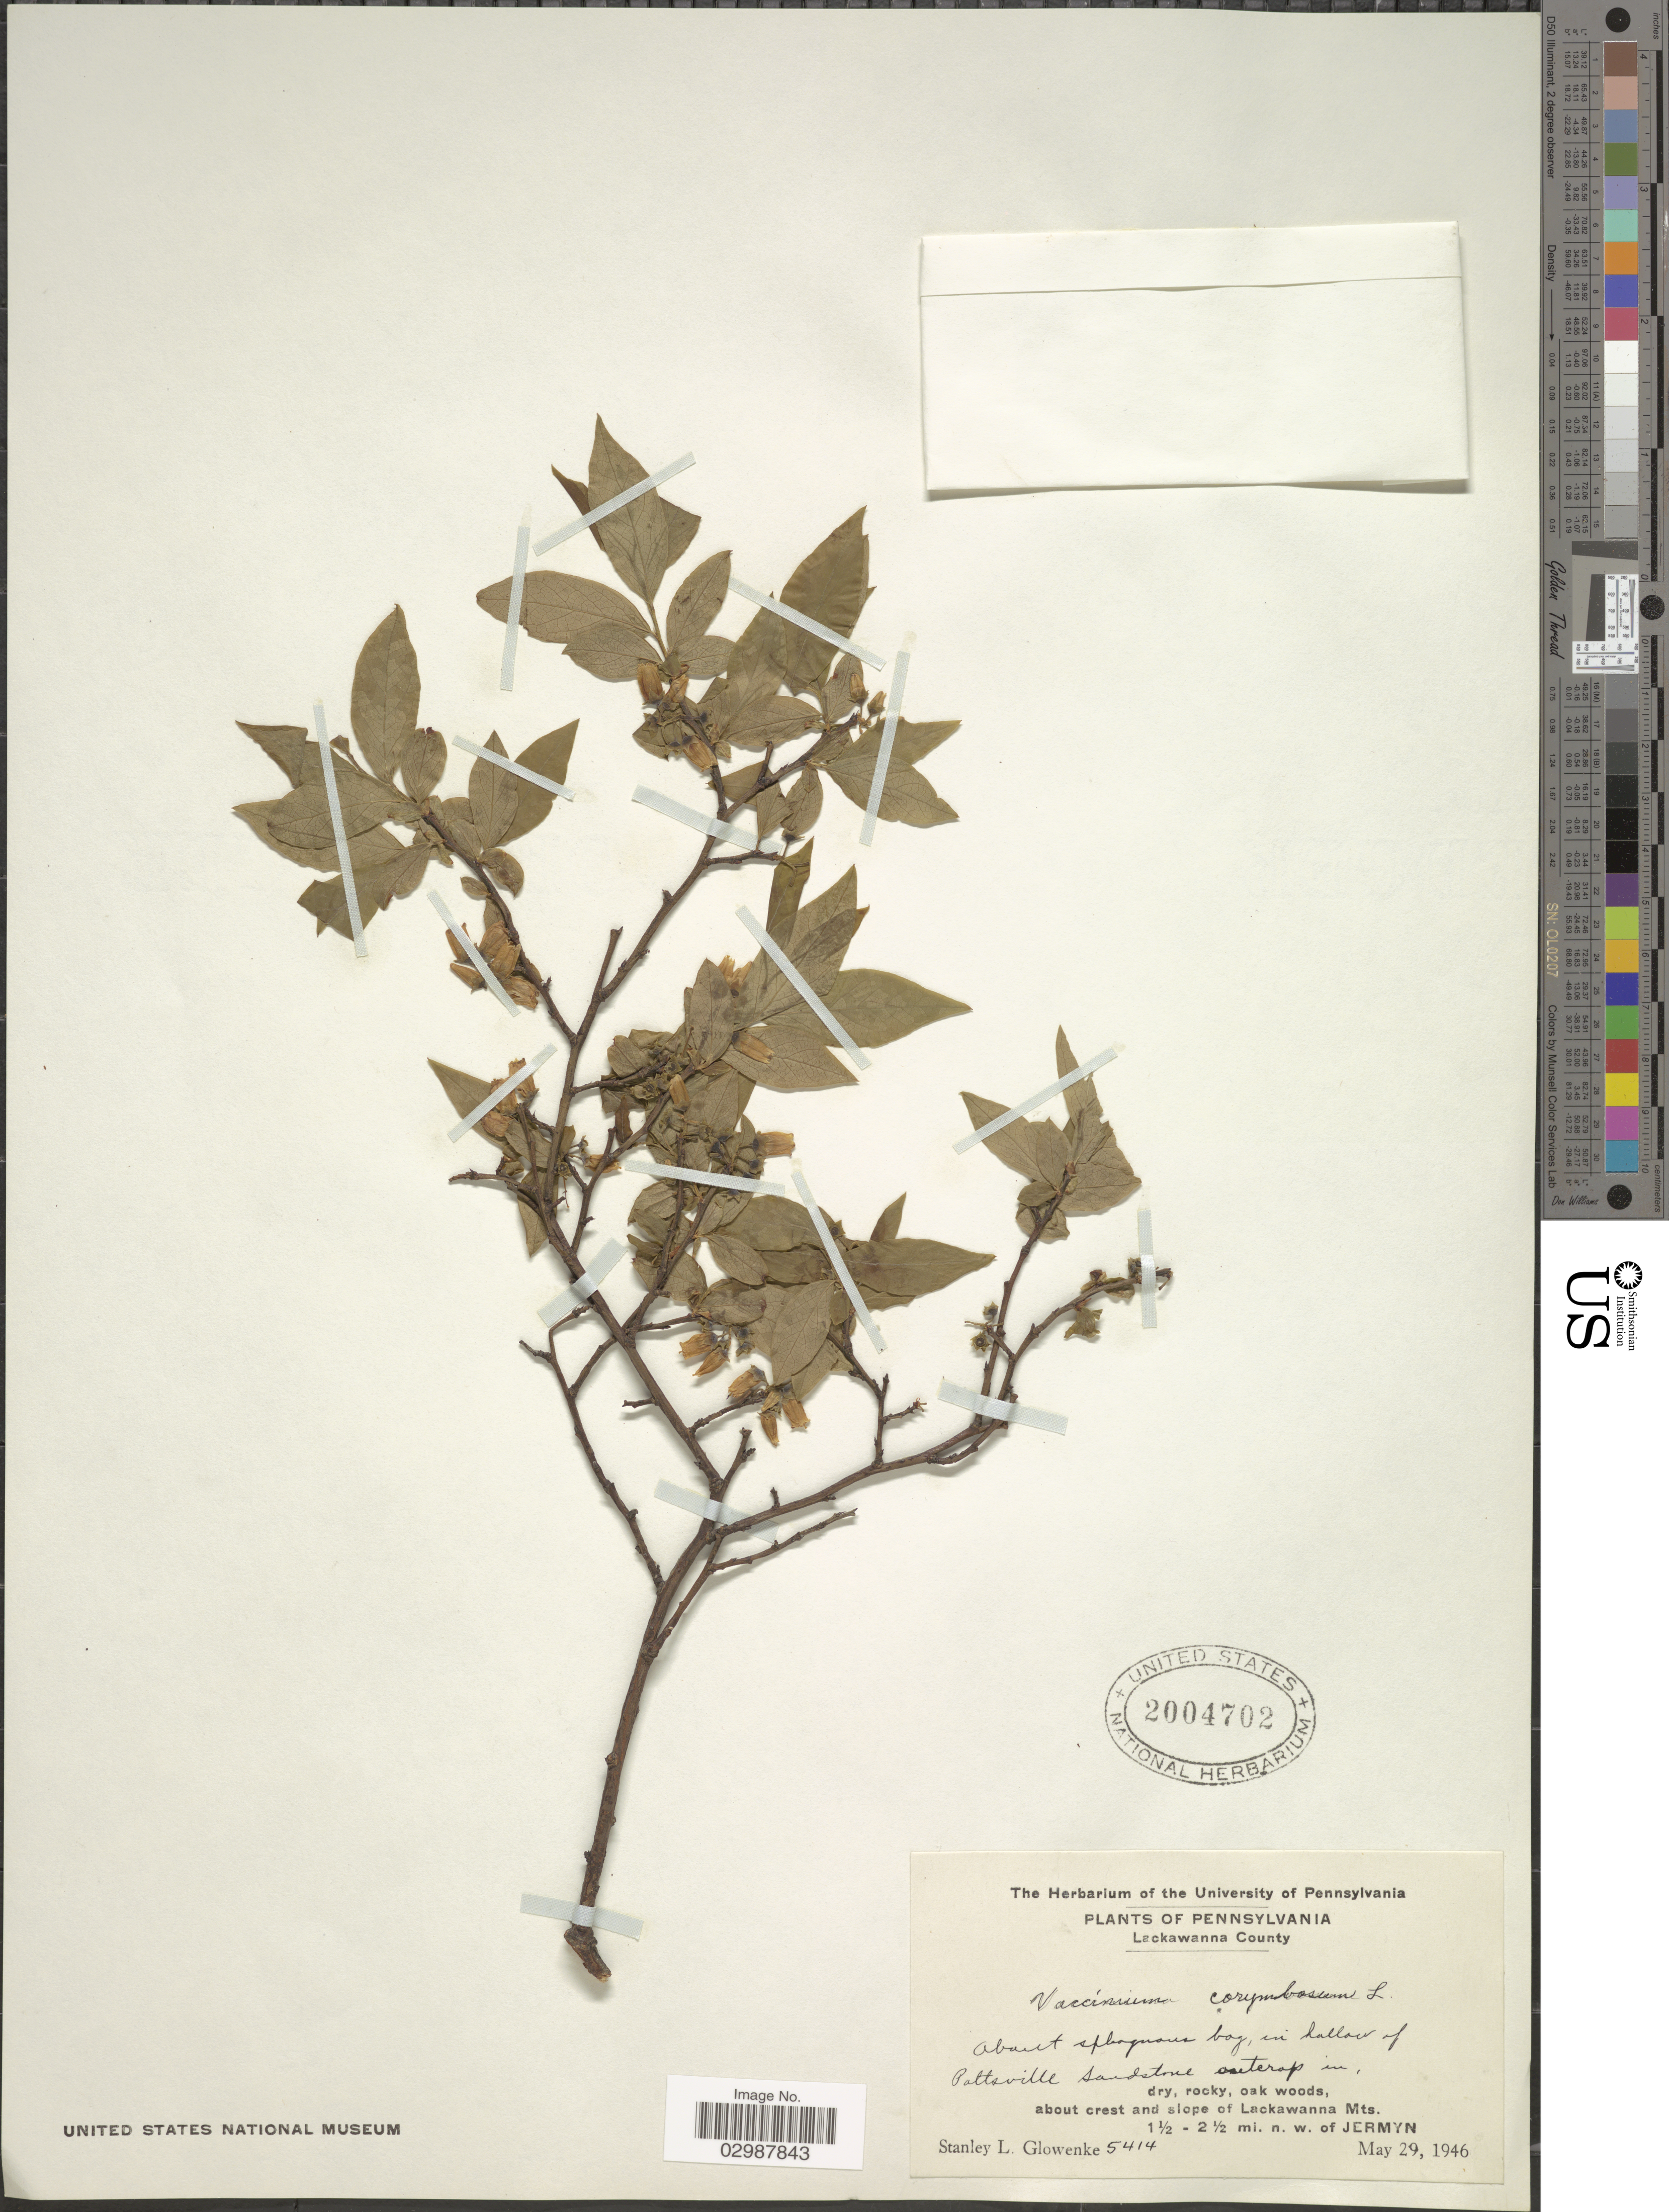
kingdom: Plantae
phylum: Tracheophyta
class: Magnoliopsida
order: Ericales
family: Ericaceae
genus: Vaccinium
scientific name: Vaccinium corymbosum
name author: L.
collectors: S. Glowenke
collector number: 5414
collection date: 1946-05-29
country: United States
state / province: Pennsylvania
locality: Lackawanna County. About sphagnous bog, in hollow of Pattsville Sandstone outcrop in, dry rocky, oak woods, about crest and slope of Lackawanna Mts. 1½ - 2½ mi. n.w. of Jermyn.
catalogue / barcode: US 2004702